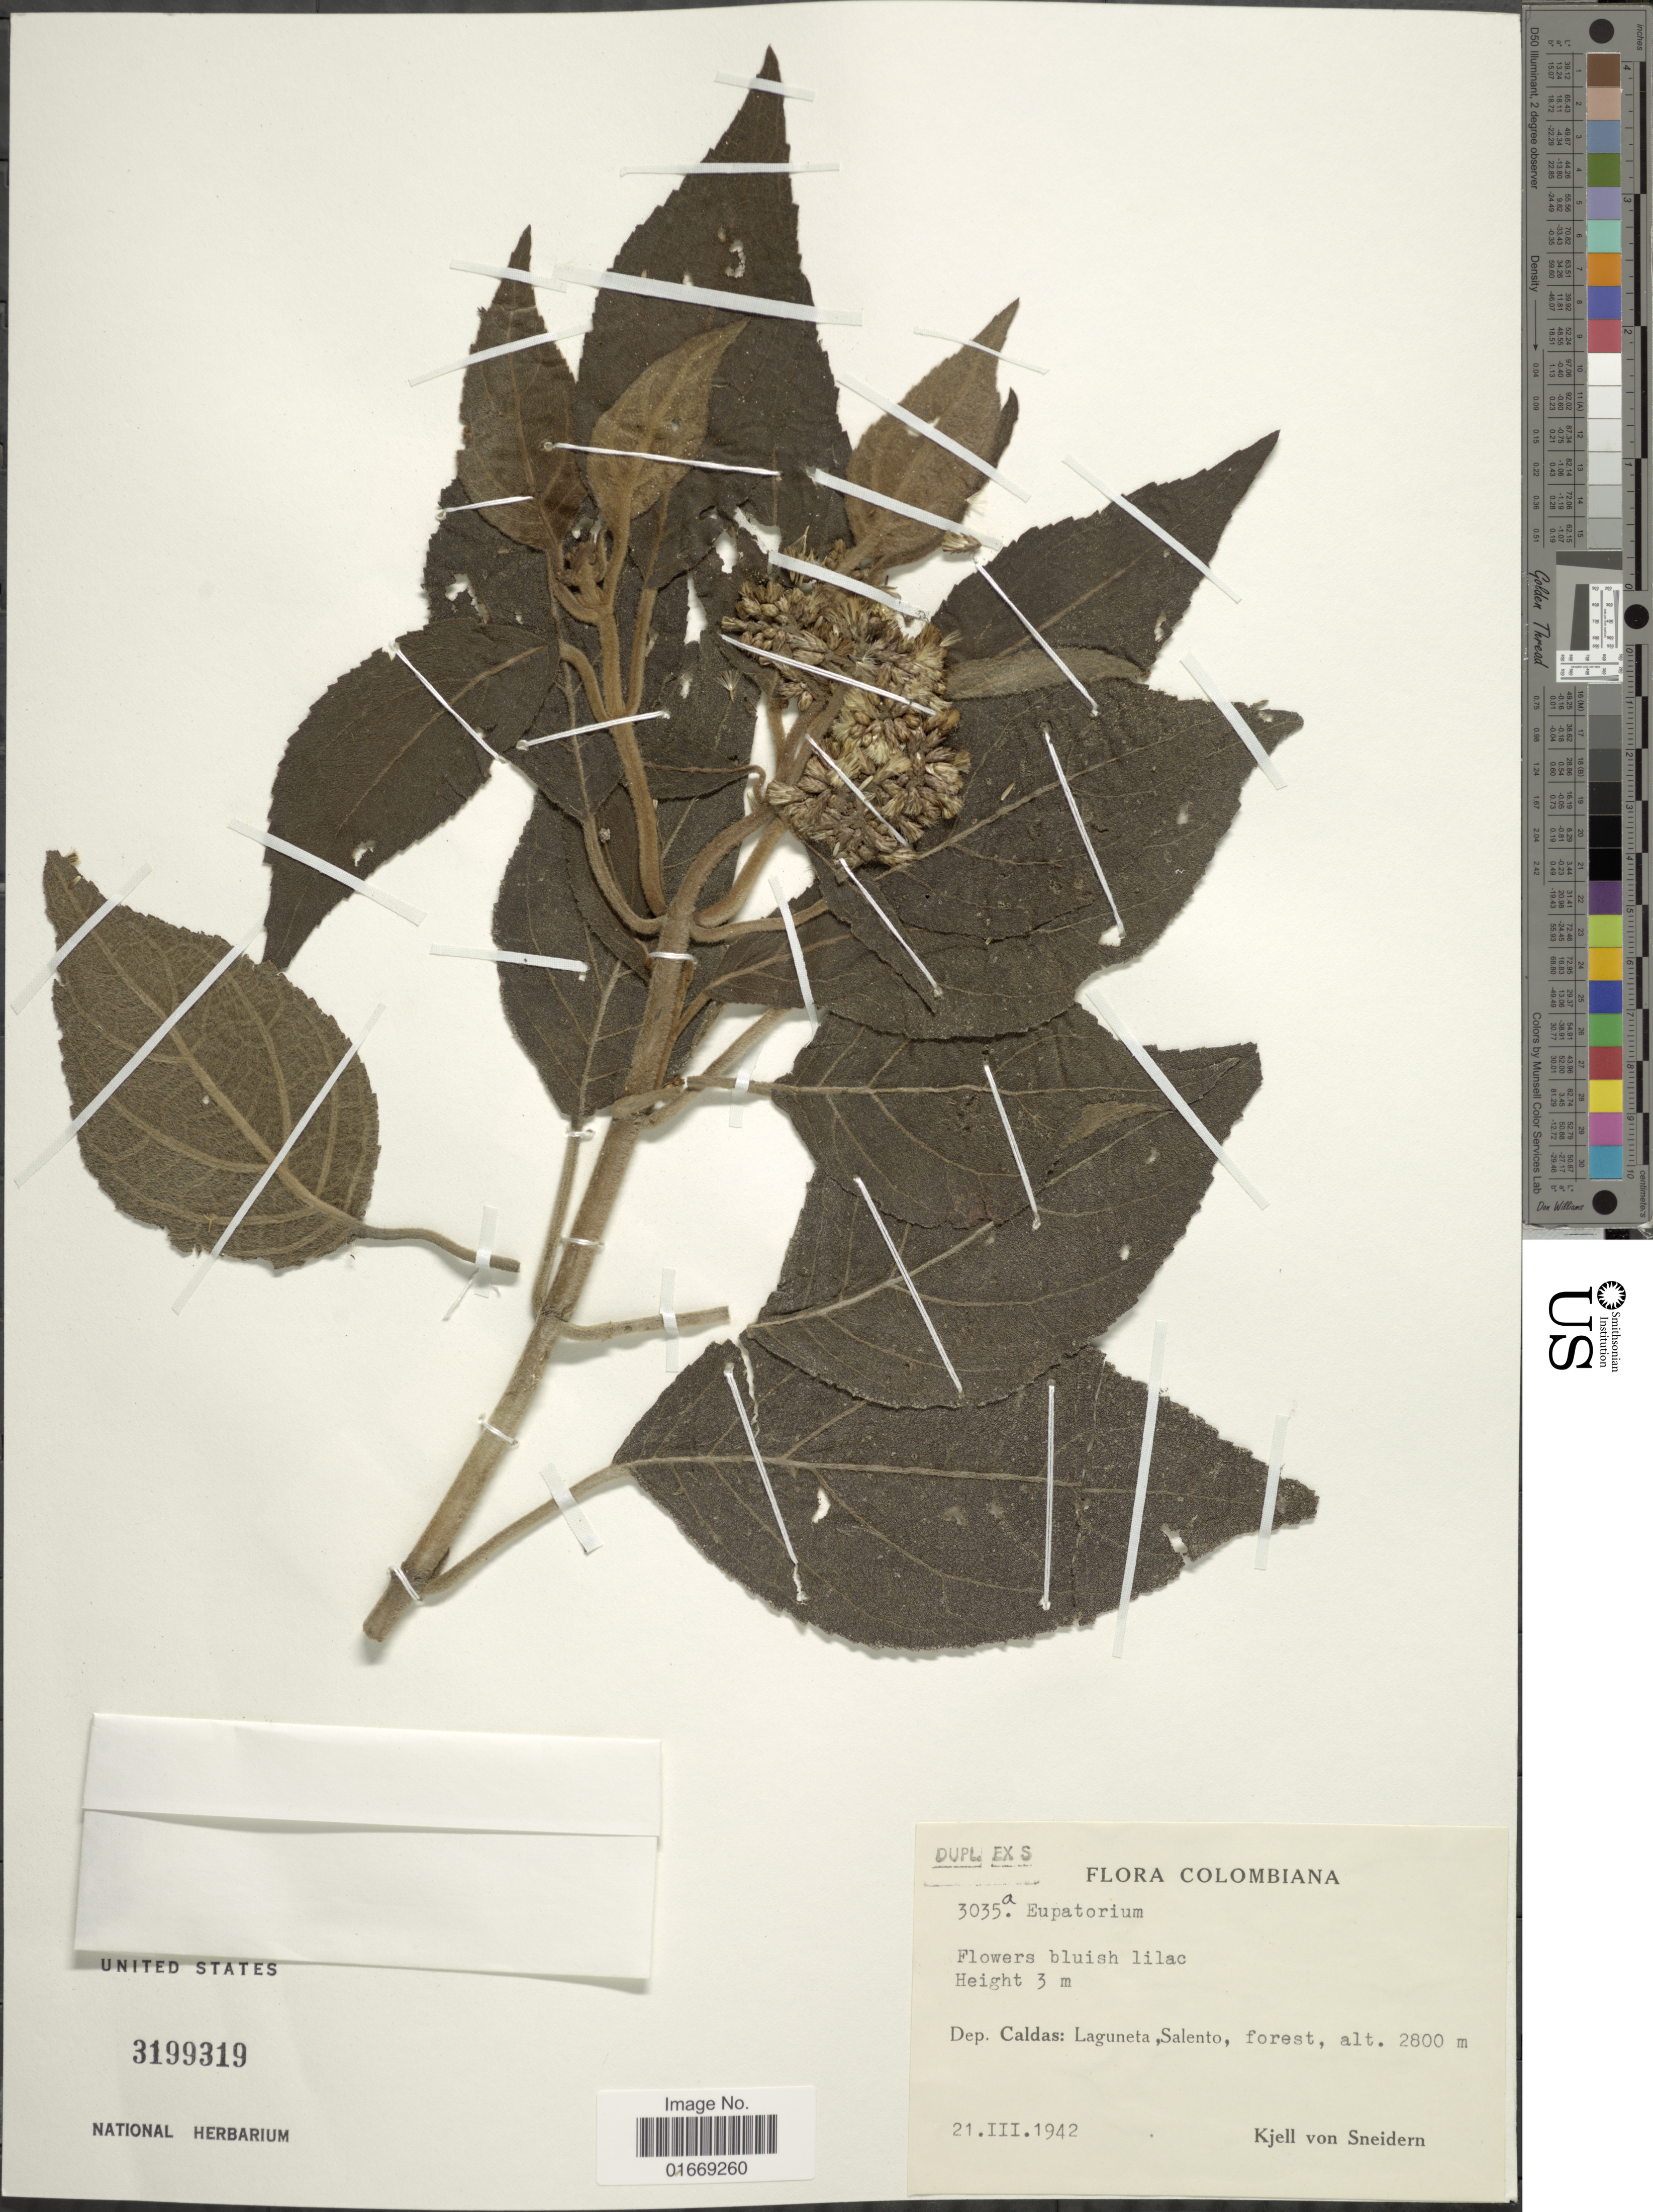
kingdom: Plantae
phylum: Tracheophyta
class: Magnoliopsida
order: Asterales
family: Asteraceae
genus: Hebeclinium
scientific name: Hebeclinium phoenicticum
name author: (B.L. Rob.) R.M. King & H. Rob.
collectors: K. von Sneidern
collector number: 3035a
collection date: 1942-03-21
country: Colombia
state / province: Caldas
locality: Dep. Caldas: Laguneta, Salento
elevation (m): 2800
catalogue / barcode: US 3199319